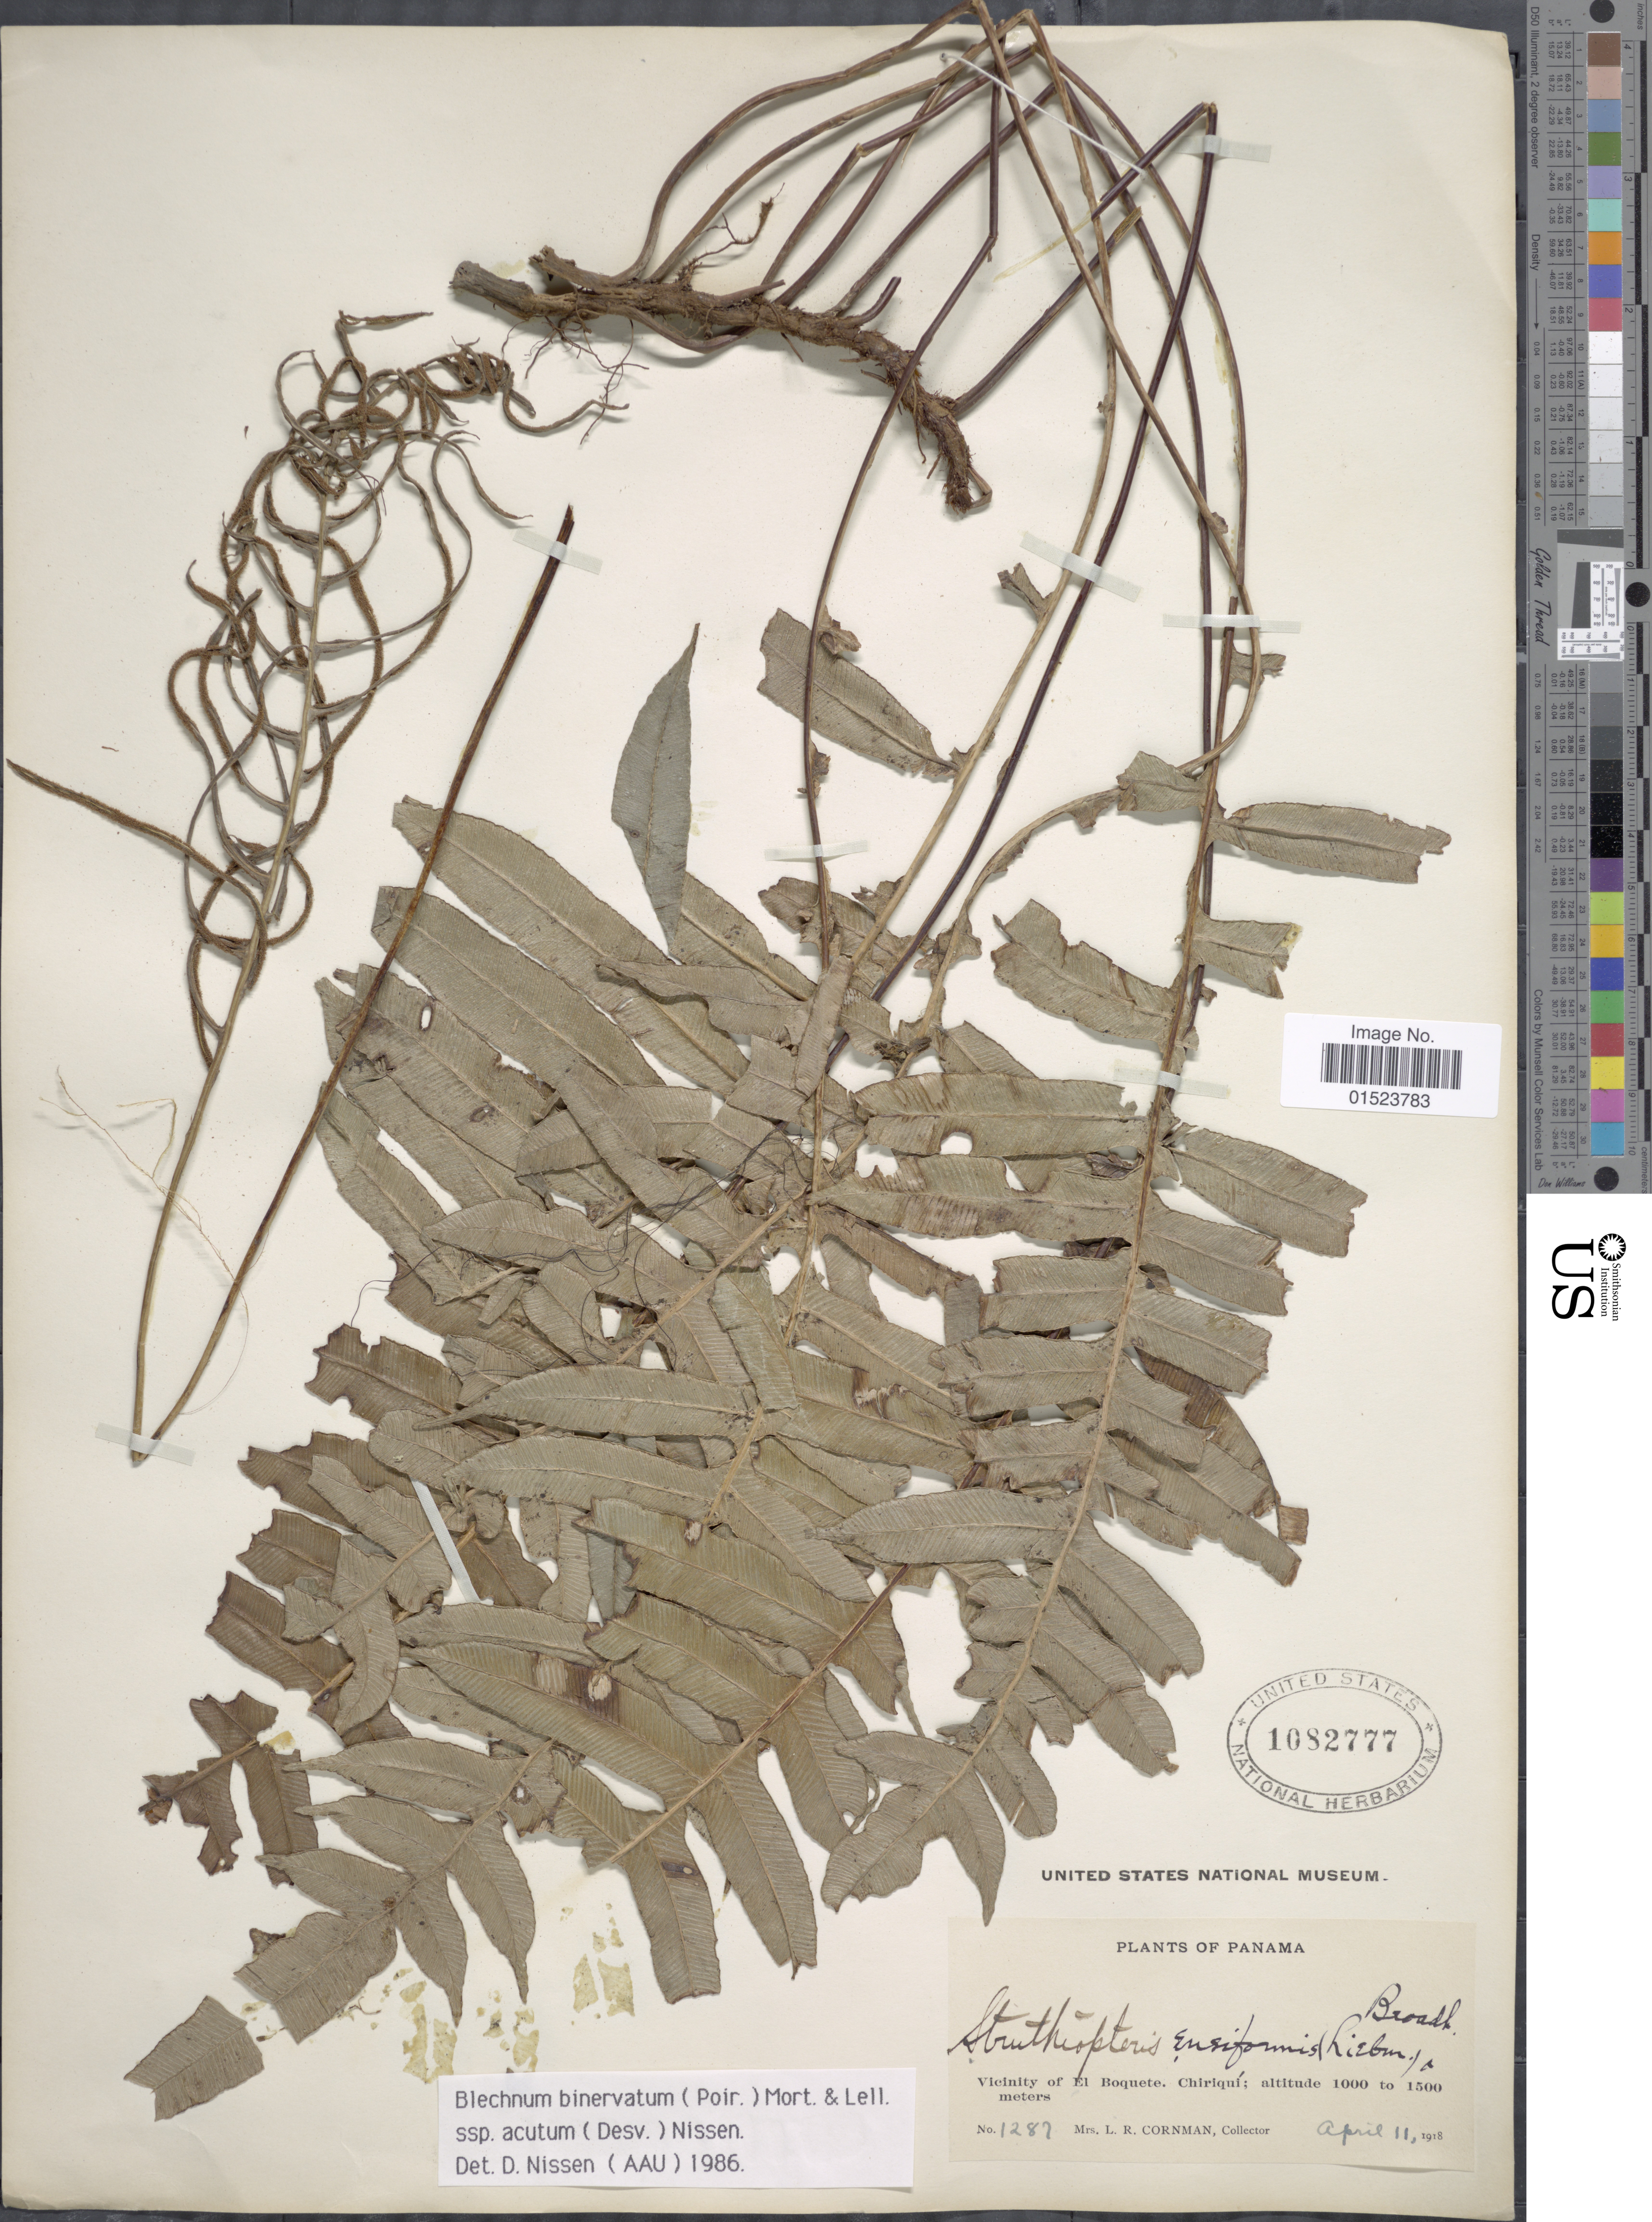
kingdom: Plantae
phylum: Tracheophyta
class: Polypodiopsida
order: Polypodiales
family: Blechnaceae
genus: Blechnum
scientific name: Blechnum ensiforme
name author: (Liebm.) C. Chr.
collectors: L. Cornman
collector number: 1287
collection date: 1918-04-11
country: Panama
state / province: Chiriqui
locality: Vicinity of El Boquete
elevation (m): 1000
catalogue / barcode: US 1082777